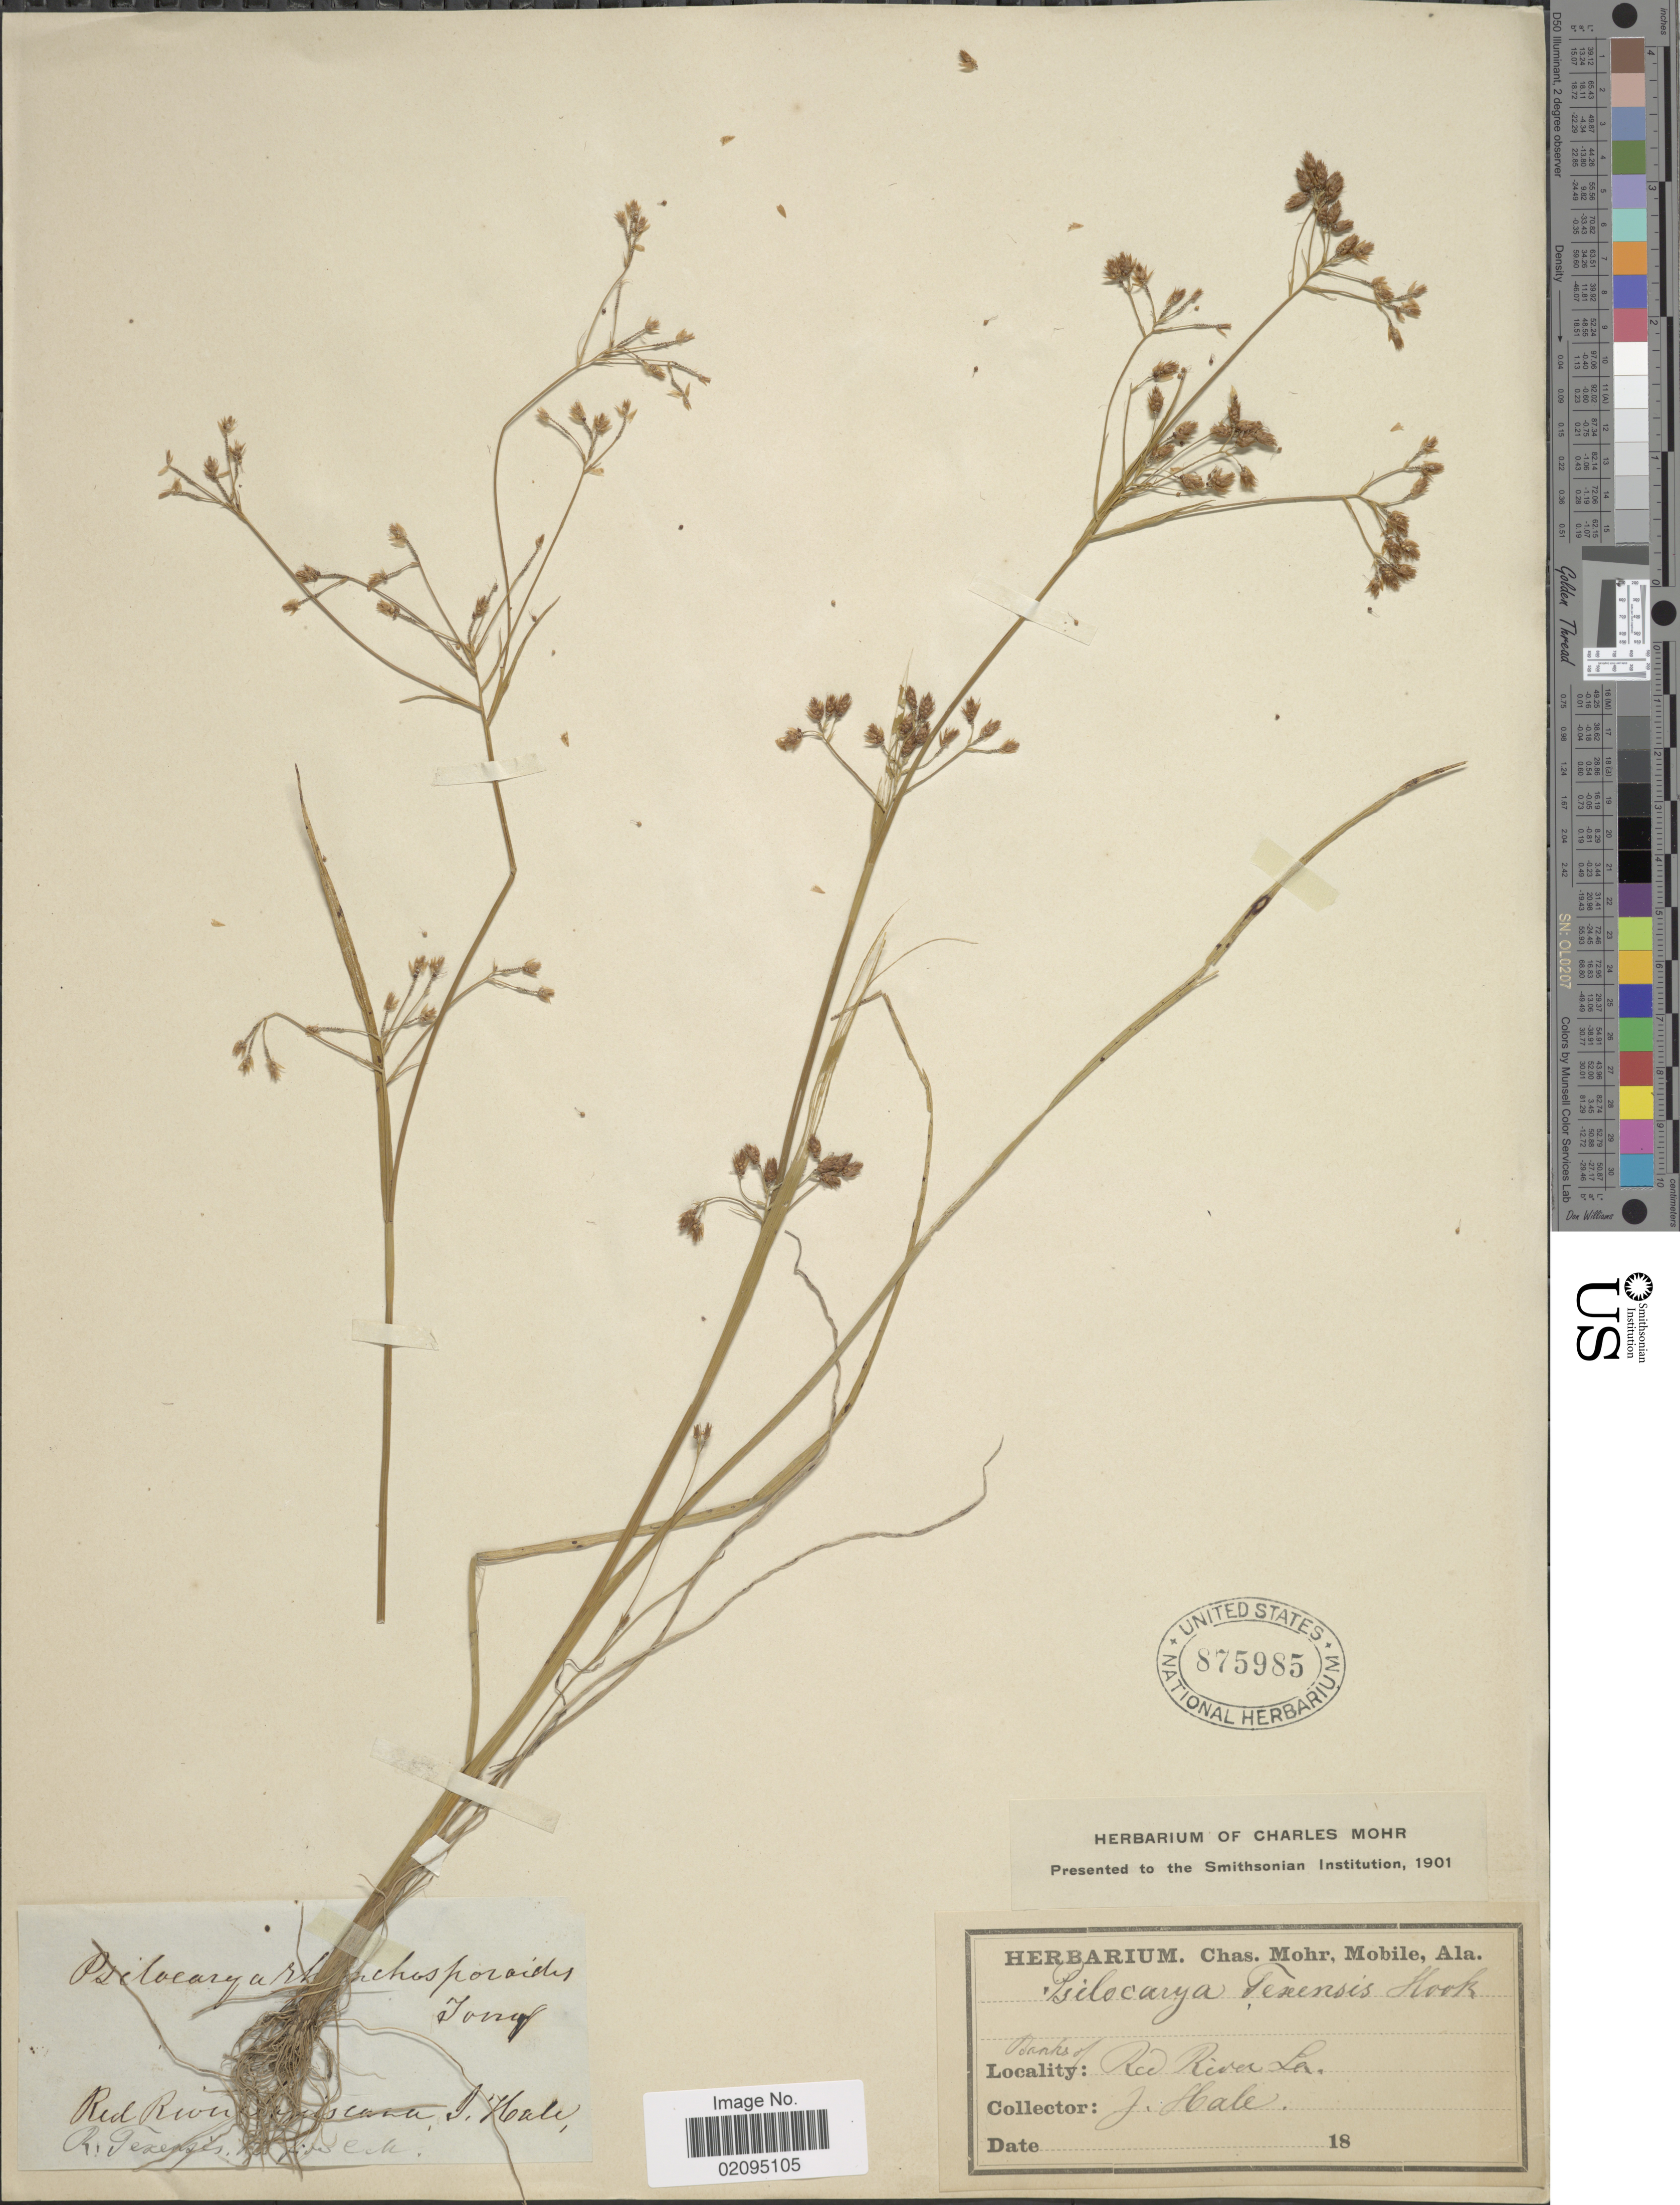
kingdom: Plantae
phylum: Tracheophyta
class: Liliopsida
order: Poales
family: Cyperaceae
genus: Rhynchospora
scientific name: Rhynchospora scirpoides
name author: (Torr.) Griseb.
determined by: Strong, Mark T., (BOT), Smithsonian Institution - National Museum of Natural History (UNITED STATES)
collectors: J. Hale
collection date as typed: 18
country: United States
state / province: Louisiana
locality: Banks of Red River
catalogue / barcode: US 875985